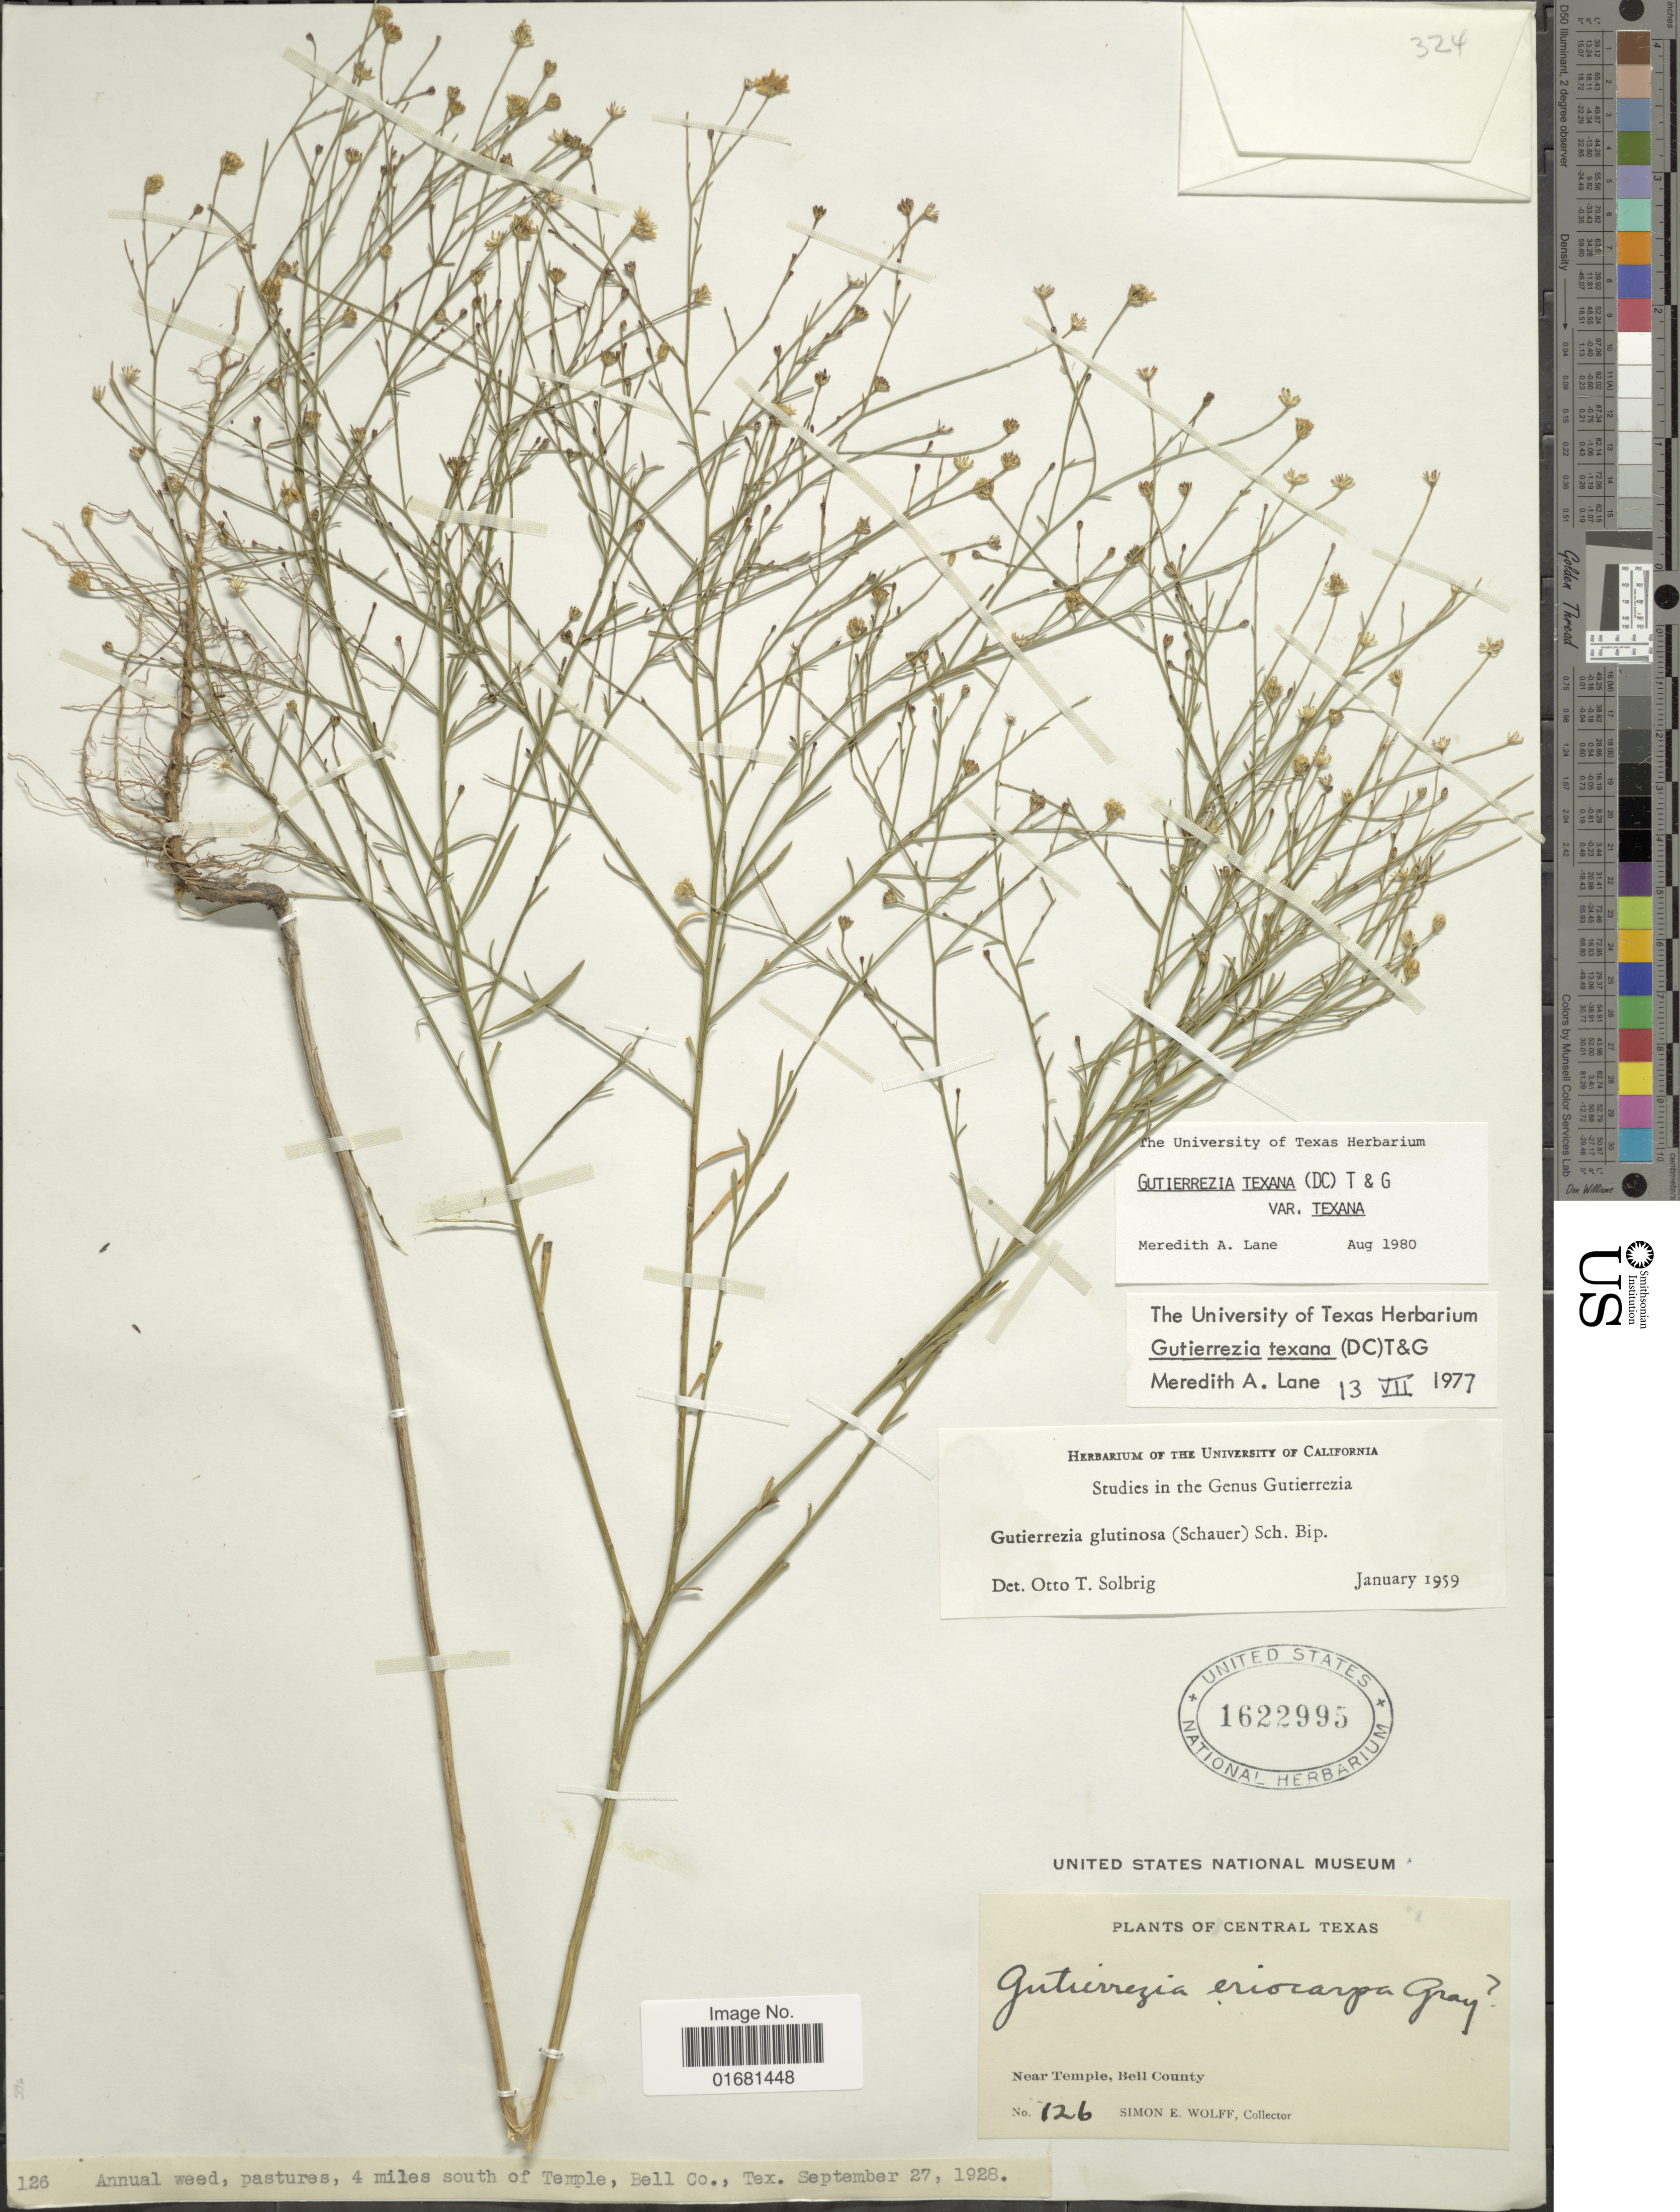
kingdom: Plantae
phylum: Tracheophyta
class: Magnoliopsida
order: Asterales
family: Asteraceae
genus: Gutierrezia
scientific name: Gutierrezia texana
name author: (DC.) Torr. & A. Gray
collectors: S. E. Wolff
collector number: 126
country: United States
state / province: Texas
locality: Central. Texas. Near Temple, Bell County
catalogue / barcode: US 1622995